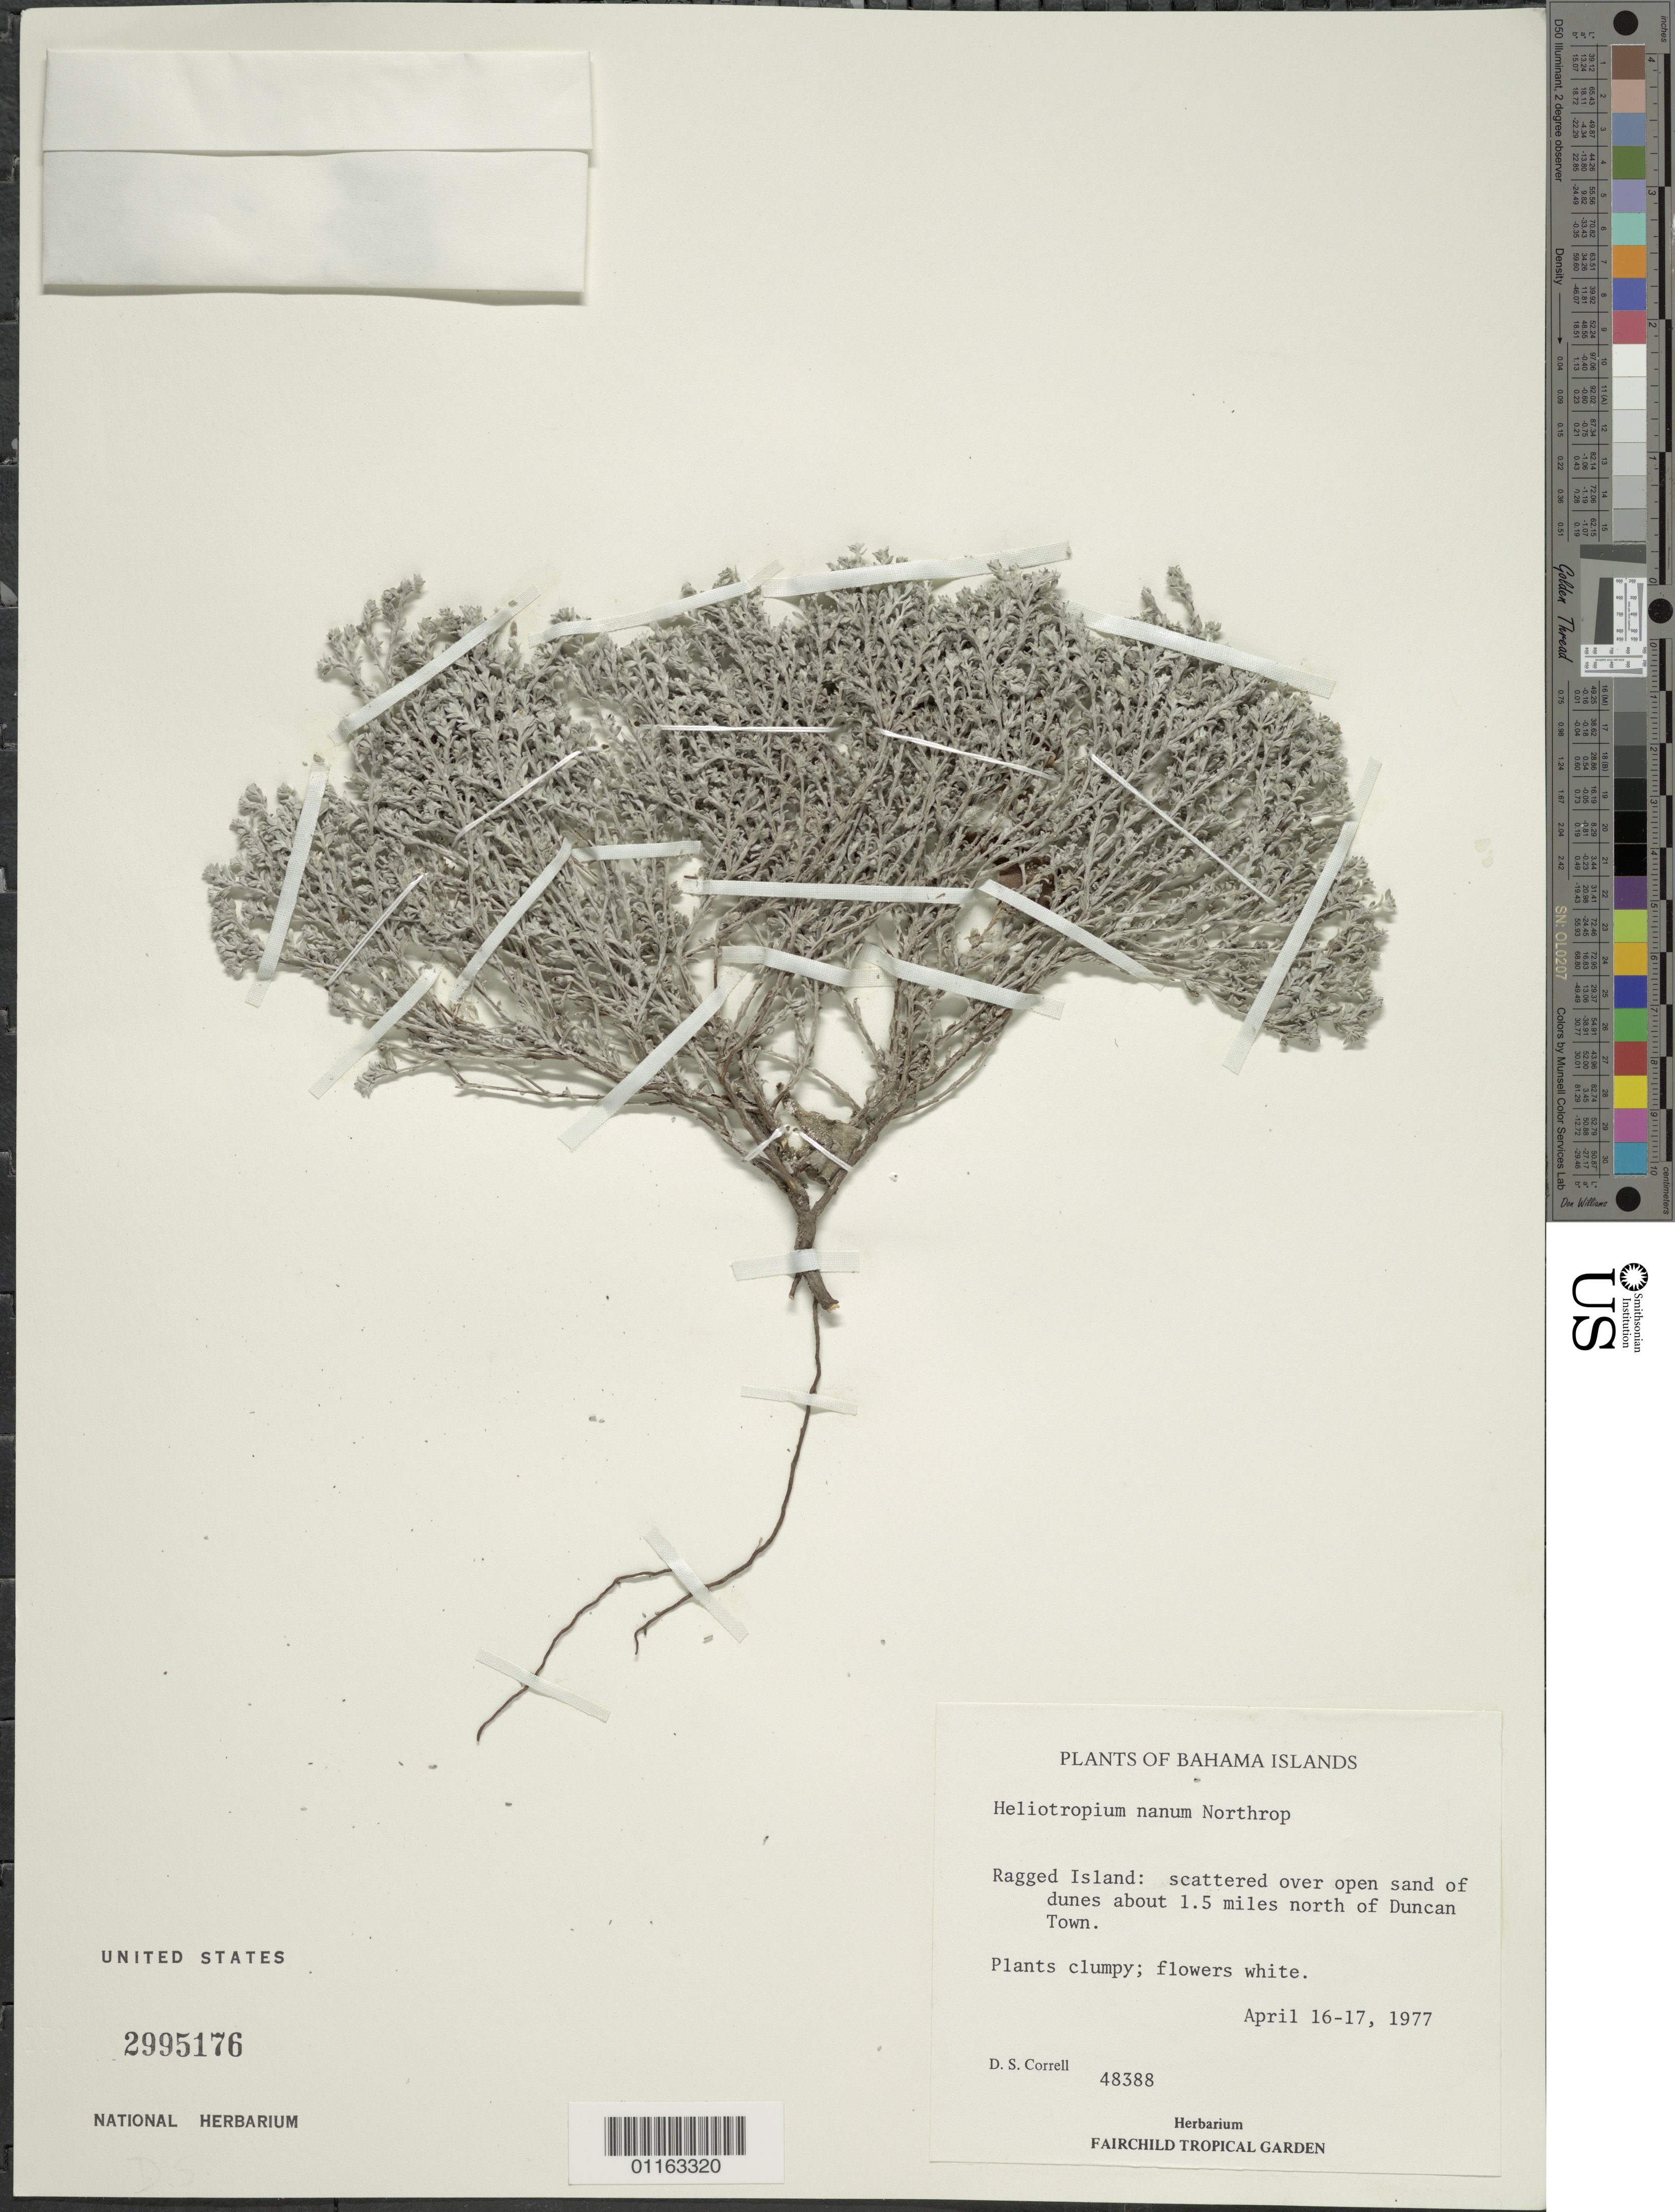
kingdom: Plantae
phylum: Tracheophyta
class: Magnoliopsida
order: Boraginales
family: Heliotropiaceae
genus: Heliotropium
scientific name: Heliotropium nanum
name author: Northr.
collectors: D. S. Correll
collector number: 48388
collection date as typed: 16 Apr 1977 to 17 Apr 1977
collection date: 1977-04-16/1977-04-17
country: Bahamas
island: Ragged I.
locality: scattered over open sand of dunes about 1.5 mi. N of Duncan Town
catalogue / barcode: US 2995176